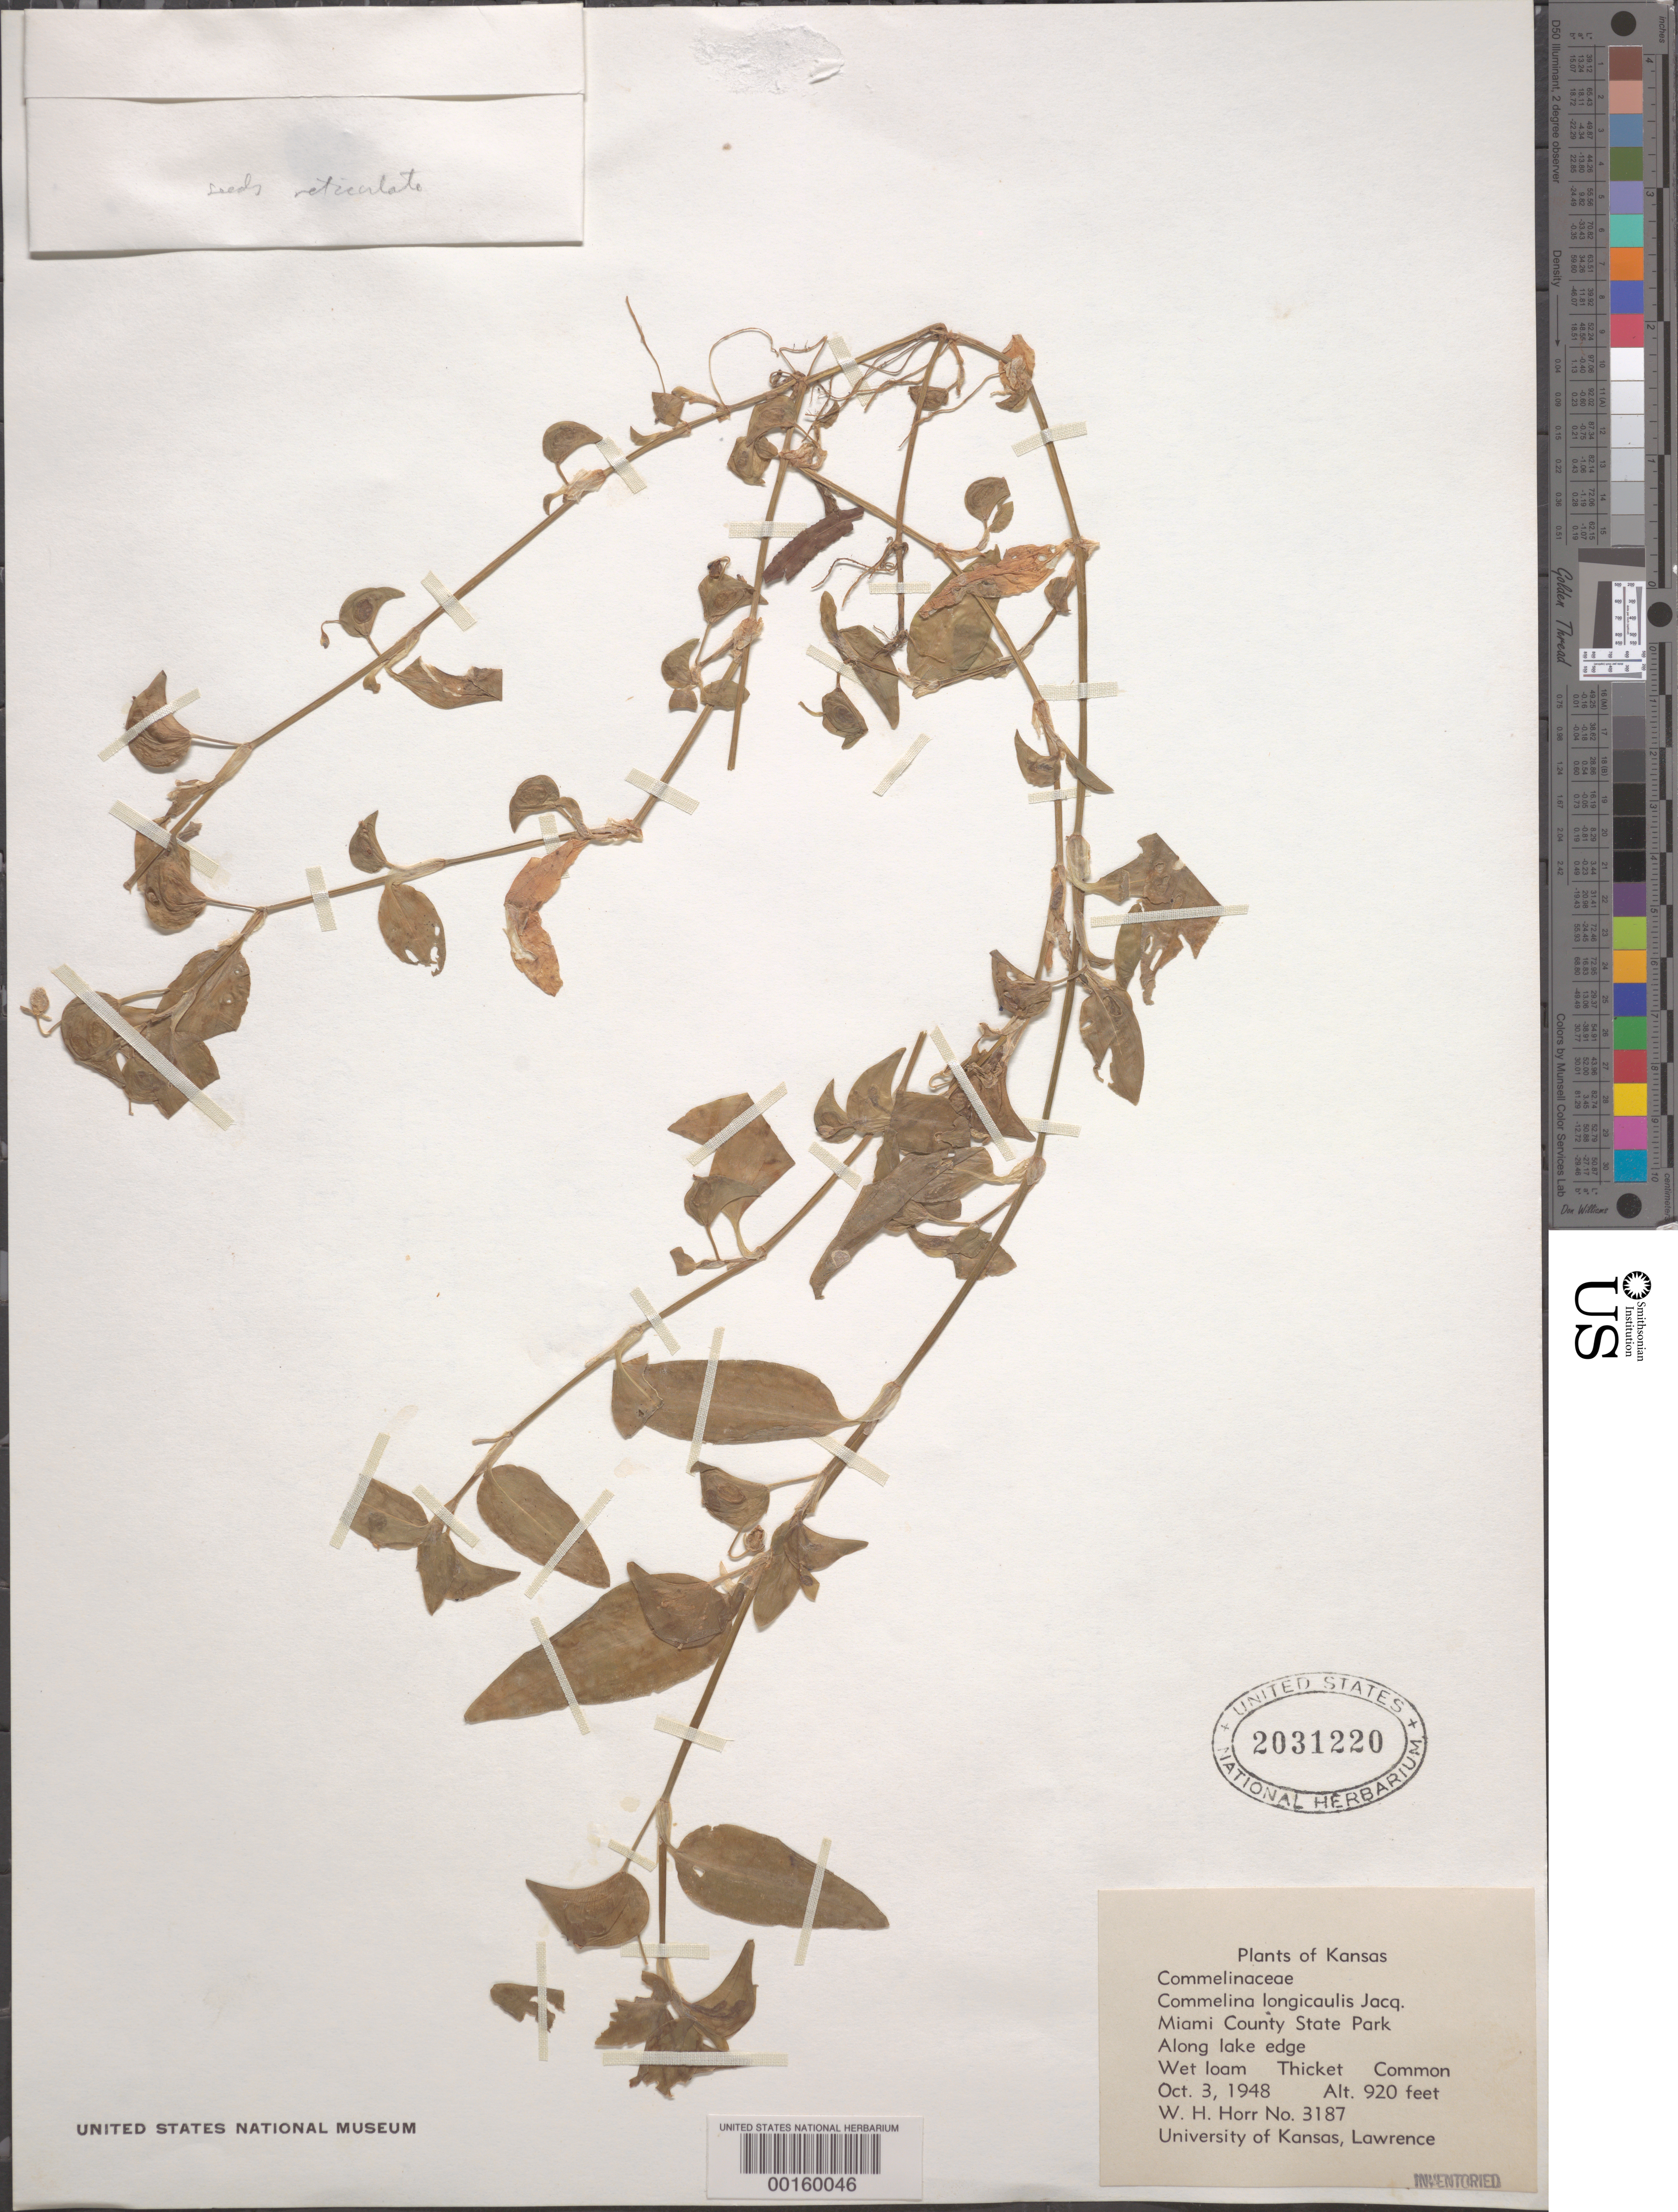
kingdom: Plantae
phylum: Tracheophyta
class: Liliopsida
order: Commelinales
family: Commelinaceae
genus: Commelina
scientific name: Commelina diffusa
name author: Burm. f.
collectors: W. H. Horr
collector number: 3187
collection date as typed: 03 Oct 1948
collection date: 1948-10-03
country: United States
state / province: Kansas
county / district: Miami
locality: Miami county state park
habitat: Thicket, along lake edge in wet loam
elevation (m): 281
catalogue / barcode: US 2031220